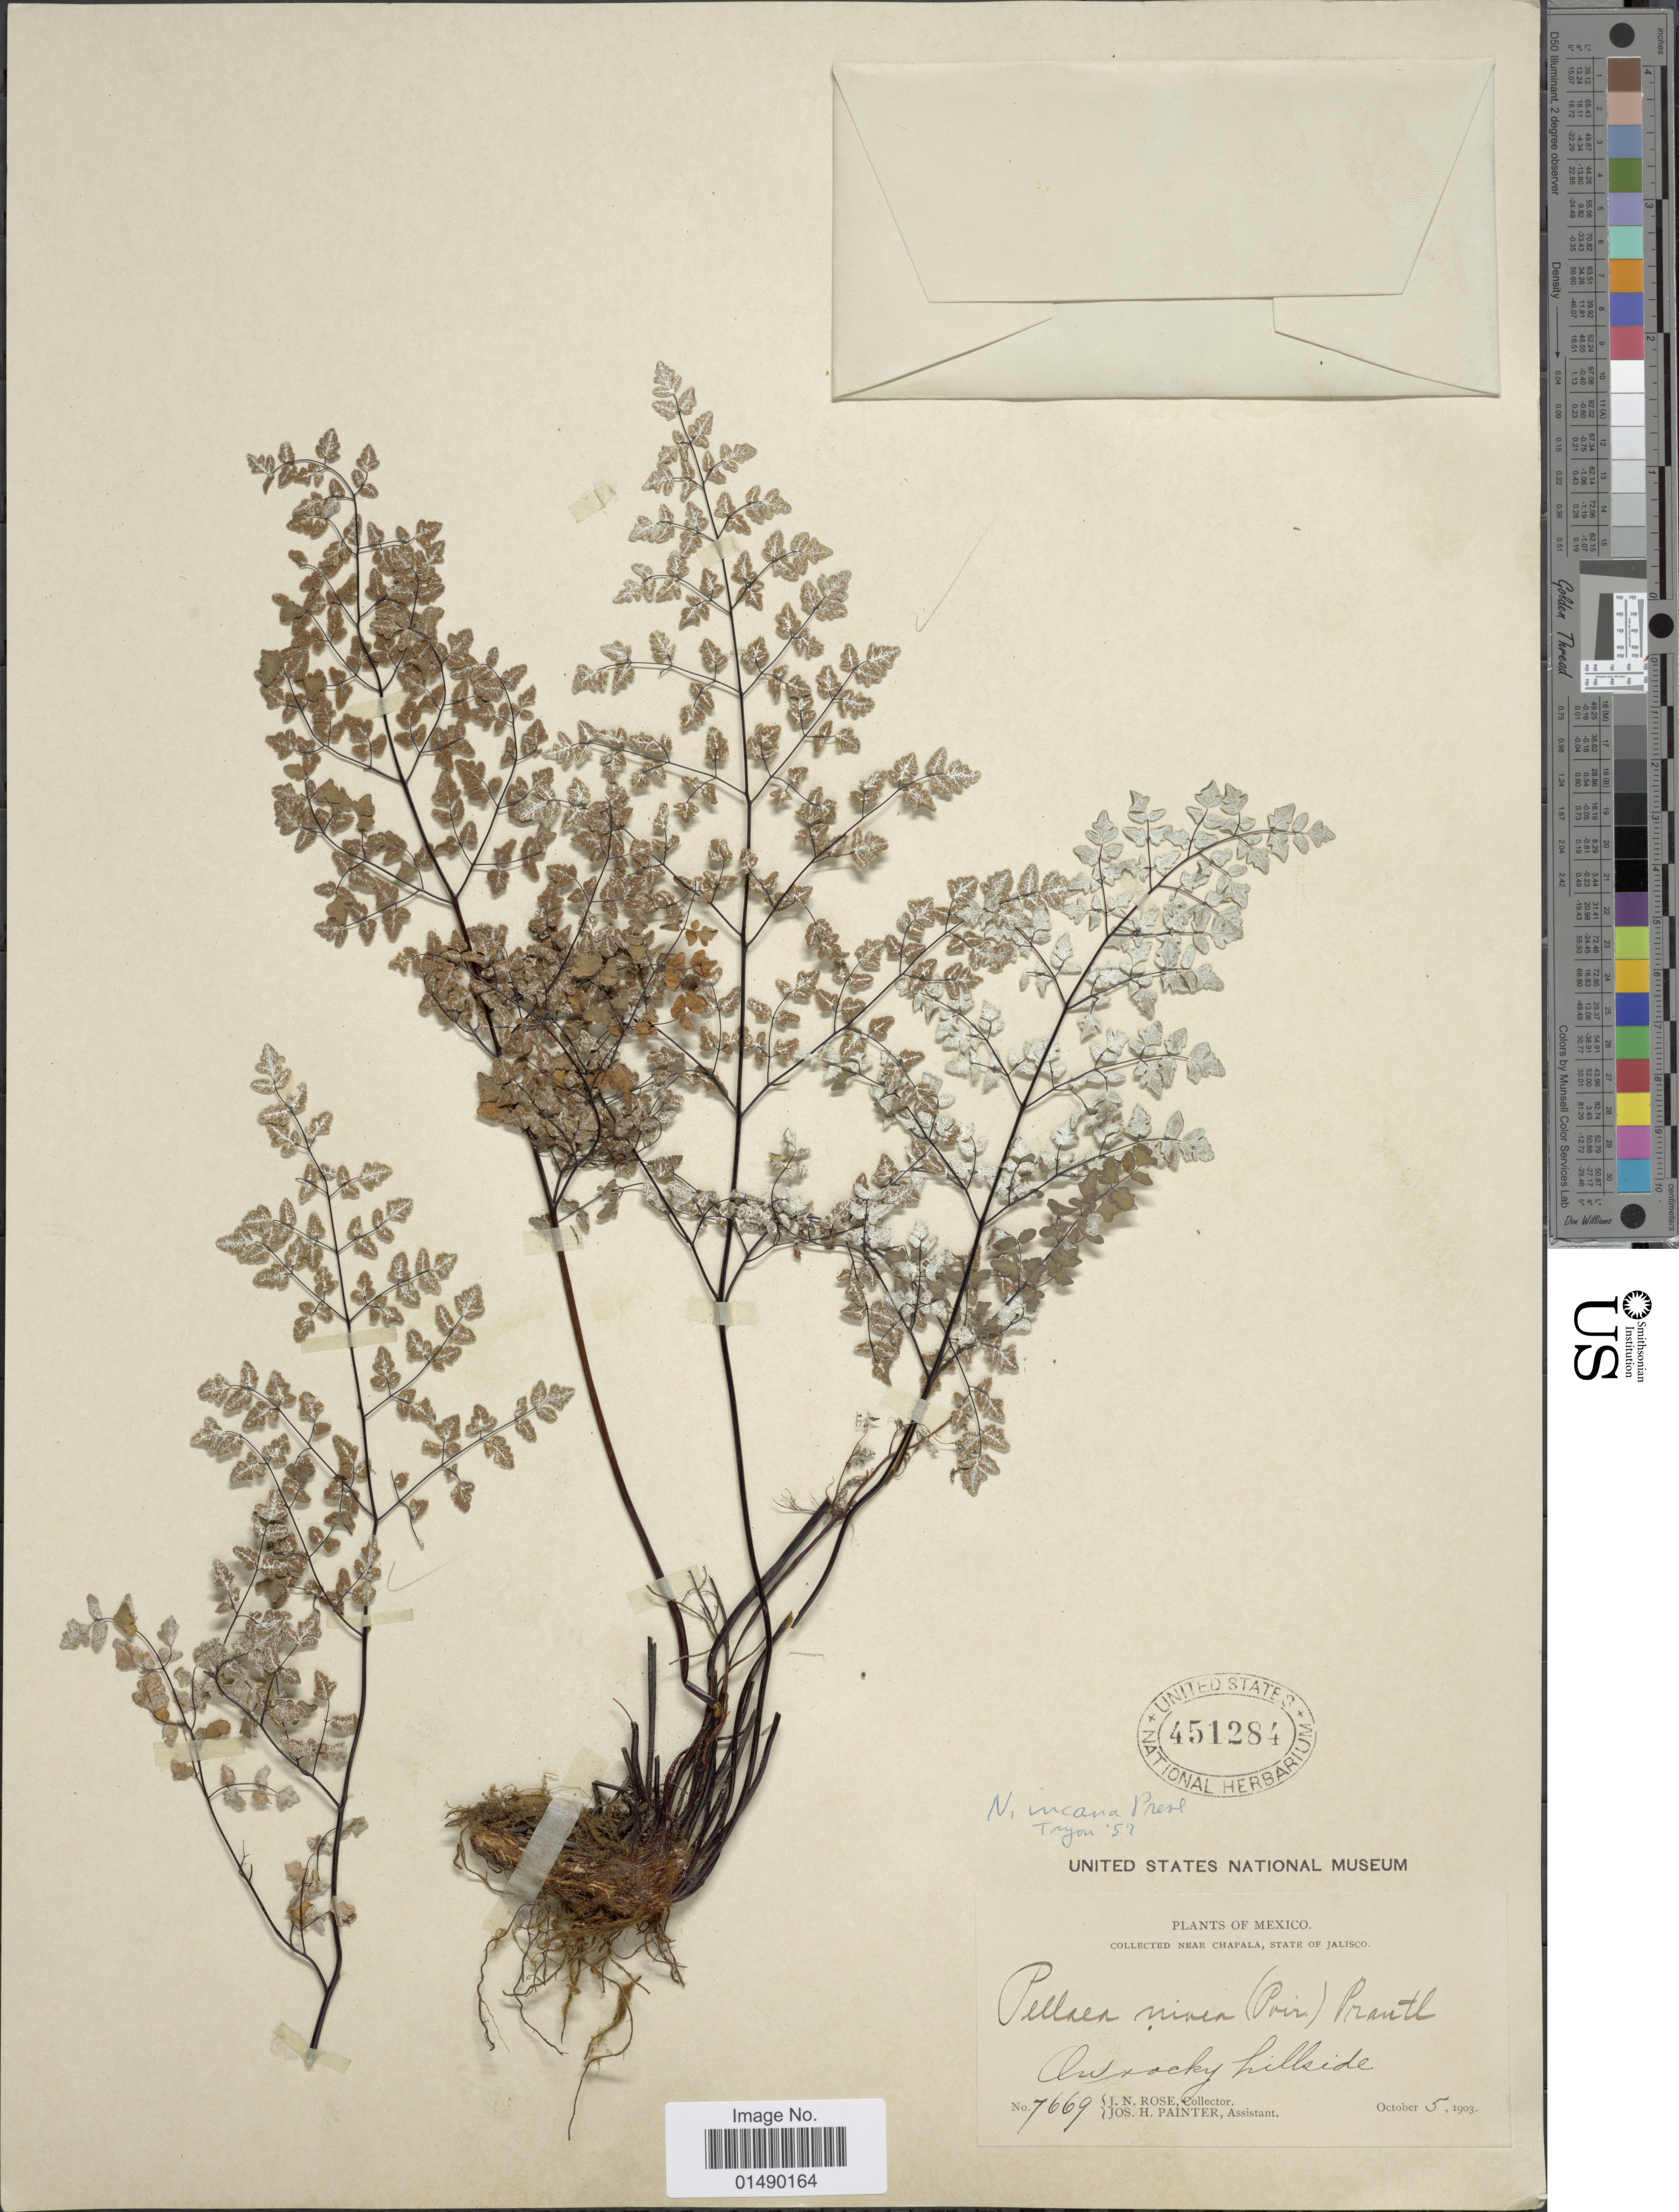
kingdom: Plantae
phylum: Tracheophyta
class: Polypodiopsida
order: Polypodiales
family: Pteridaceae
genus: Argyrochosma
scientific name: Argyrochosma incana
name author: (C. Presl) Windham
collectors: J. N. Rose & J. H. Painter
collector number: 7669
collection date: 1903-10-05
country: Mexico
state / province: Jalisco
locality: Mexico, near Chapala.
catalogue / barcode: US 451284